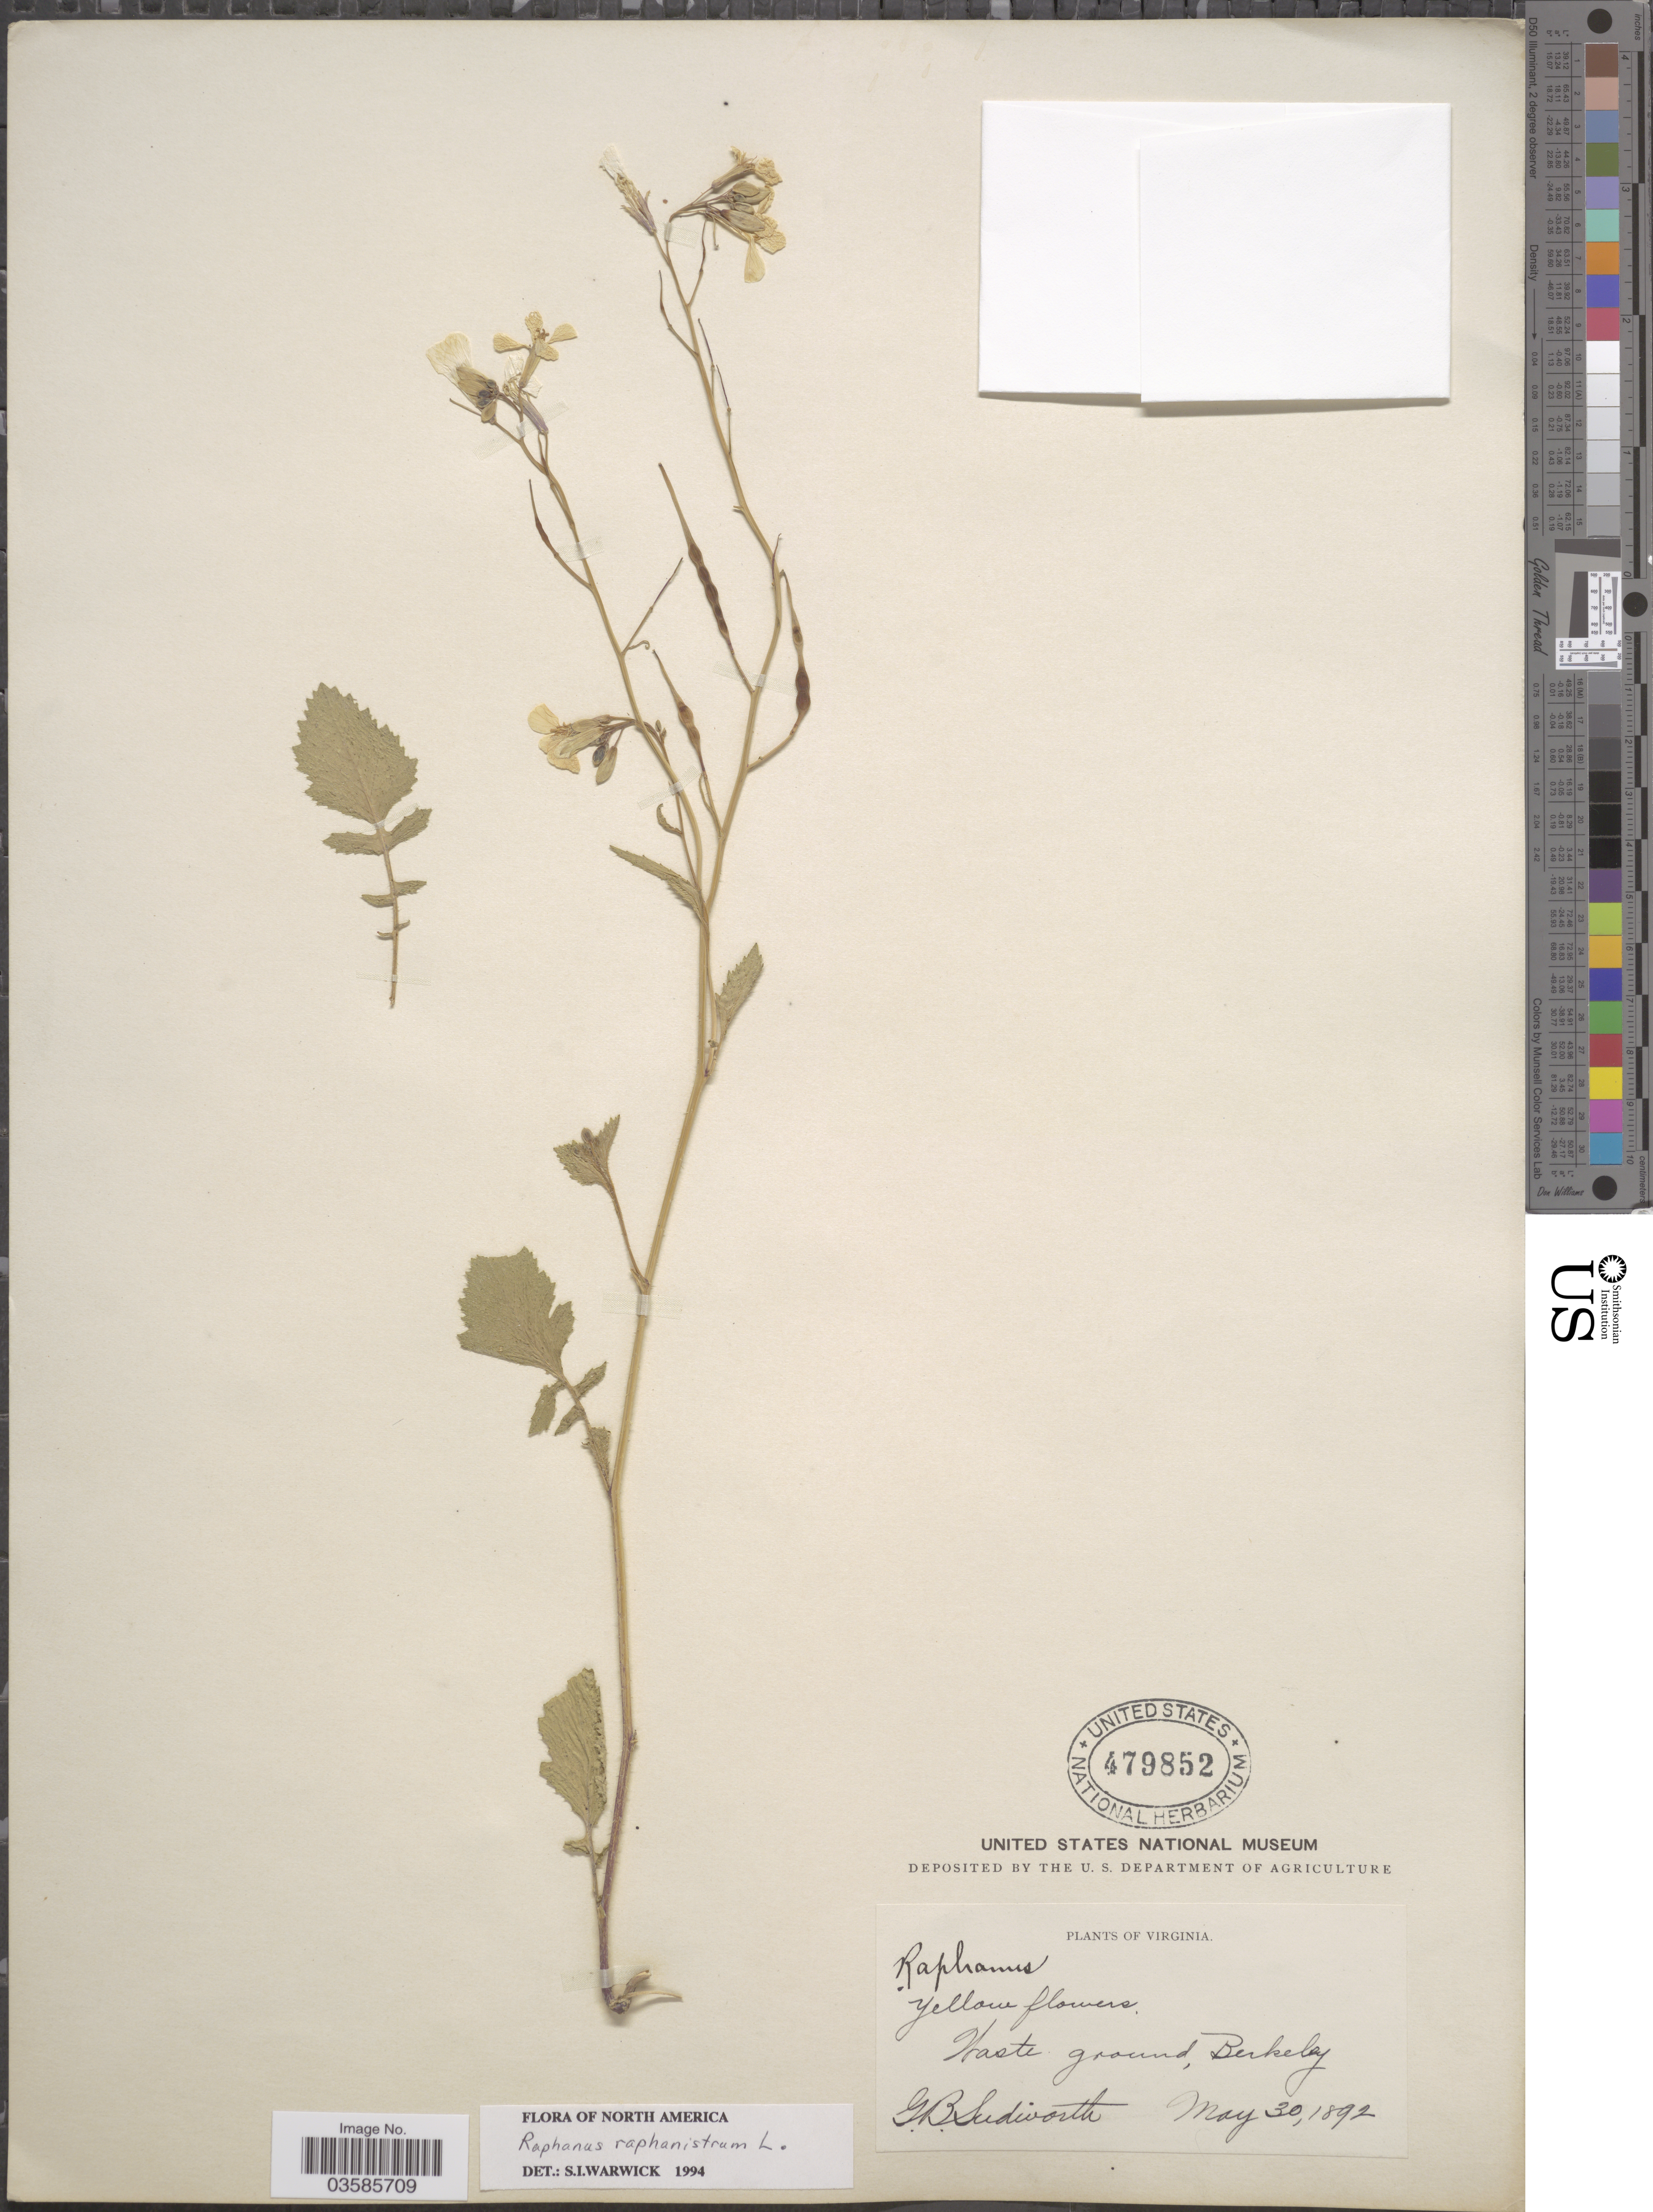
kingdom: Plantae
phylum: Tracheophyta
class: Magnoliopsida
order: Brassicales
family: Brassicaceae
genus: Raphanus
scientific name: Raphanus raphanistrum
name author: L.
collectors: G. B. Sudworth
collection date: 1892-05-30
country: United States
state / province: West Virginia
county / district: Berkeley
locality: Waste ground, Berkeley.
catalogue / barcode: US 479852